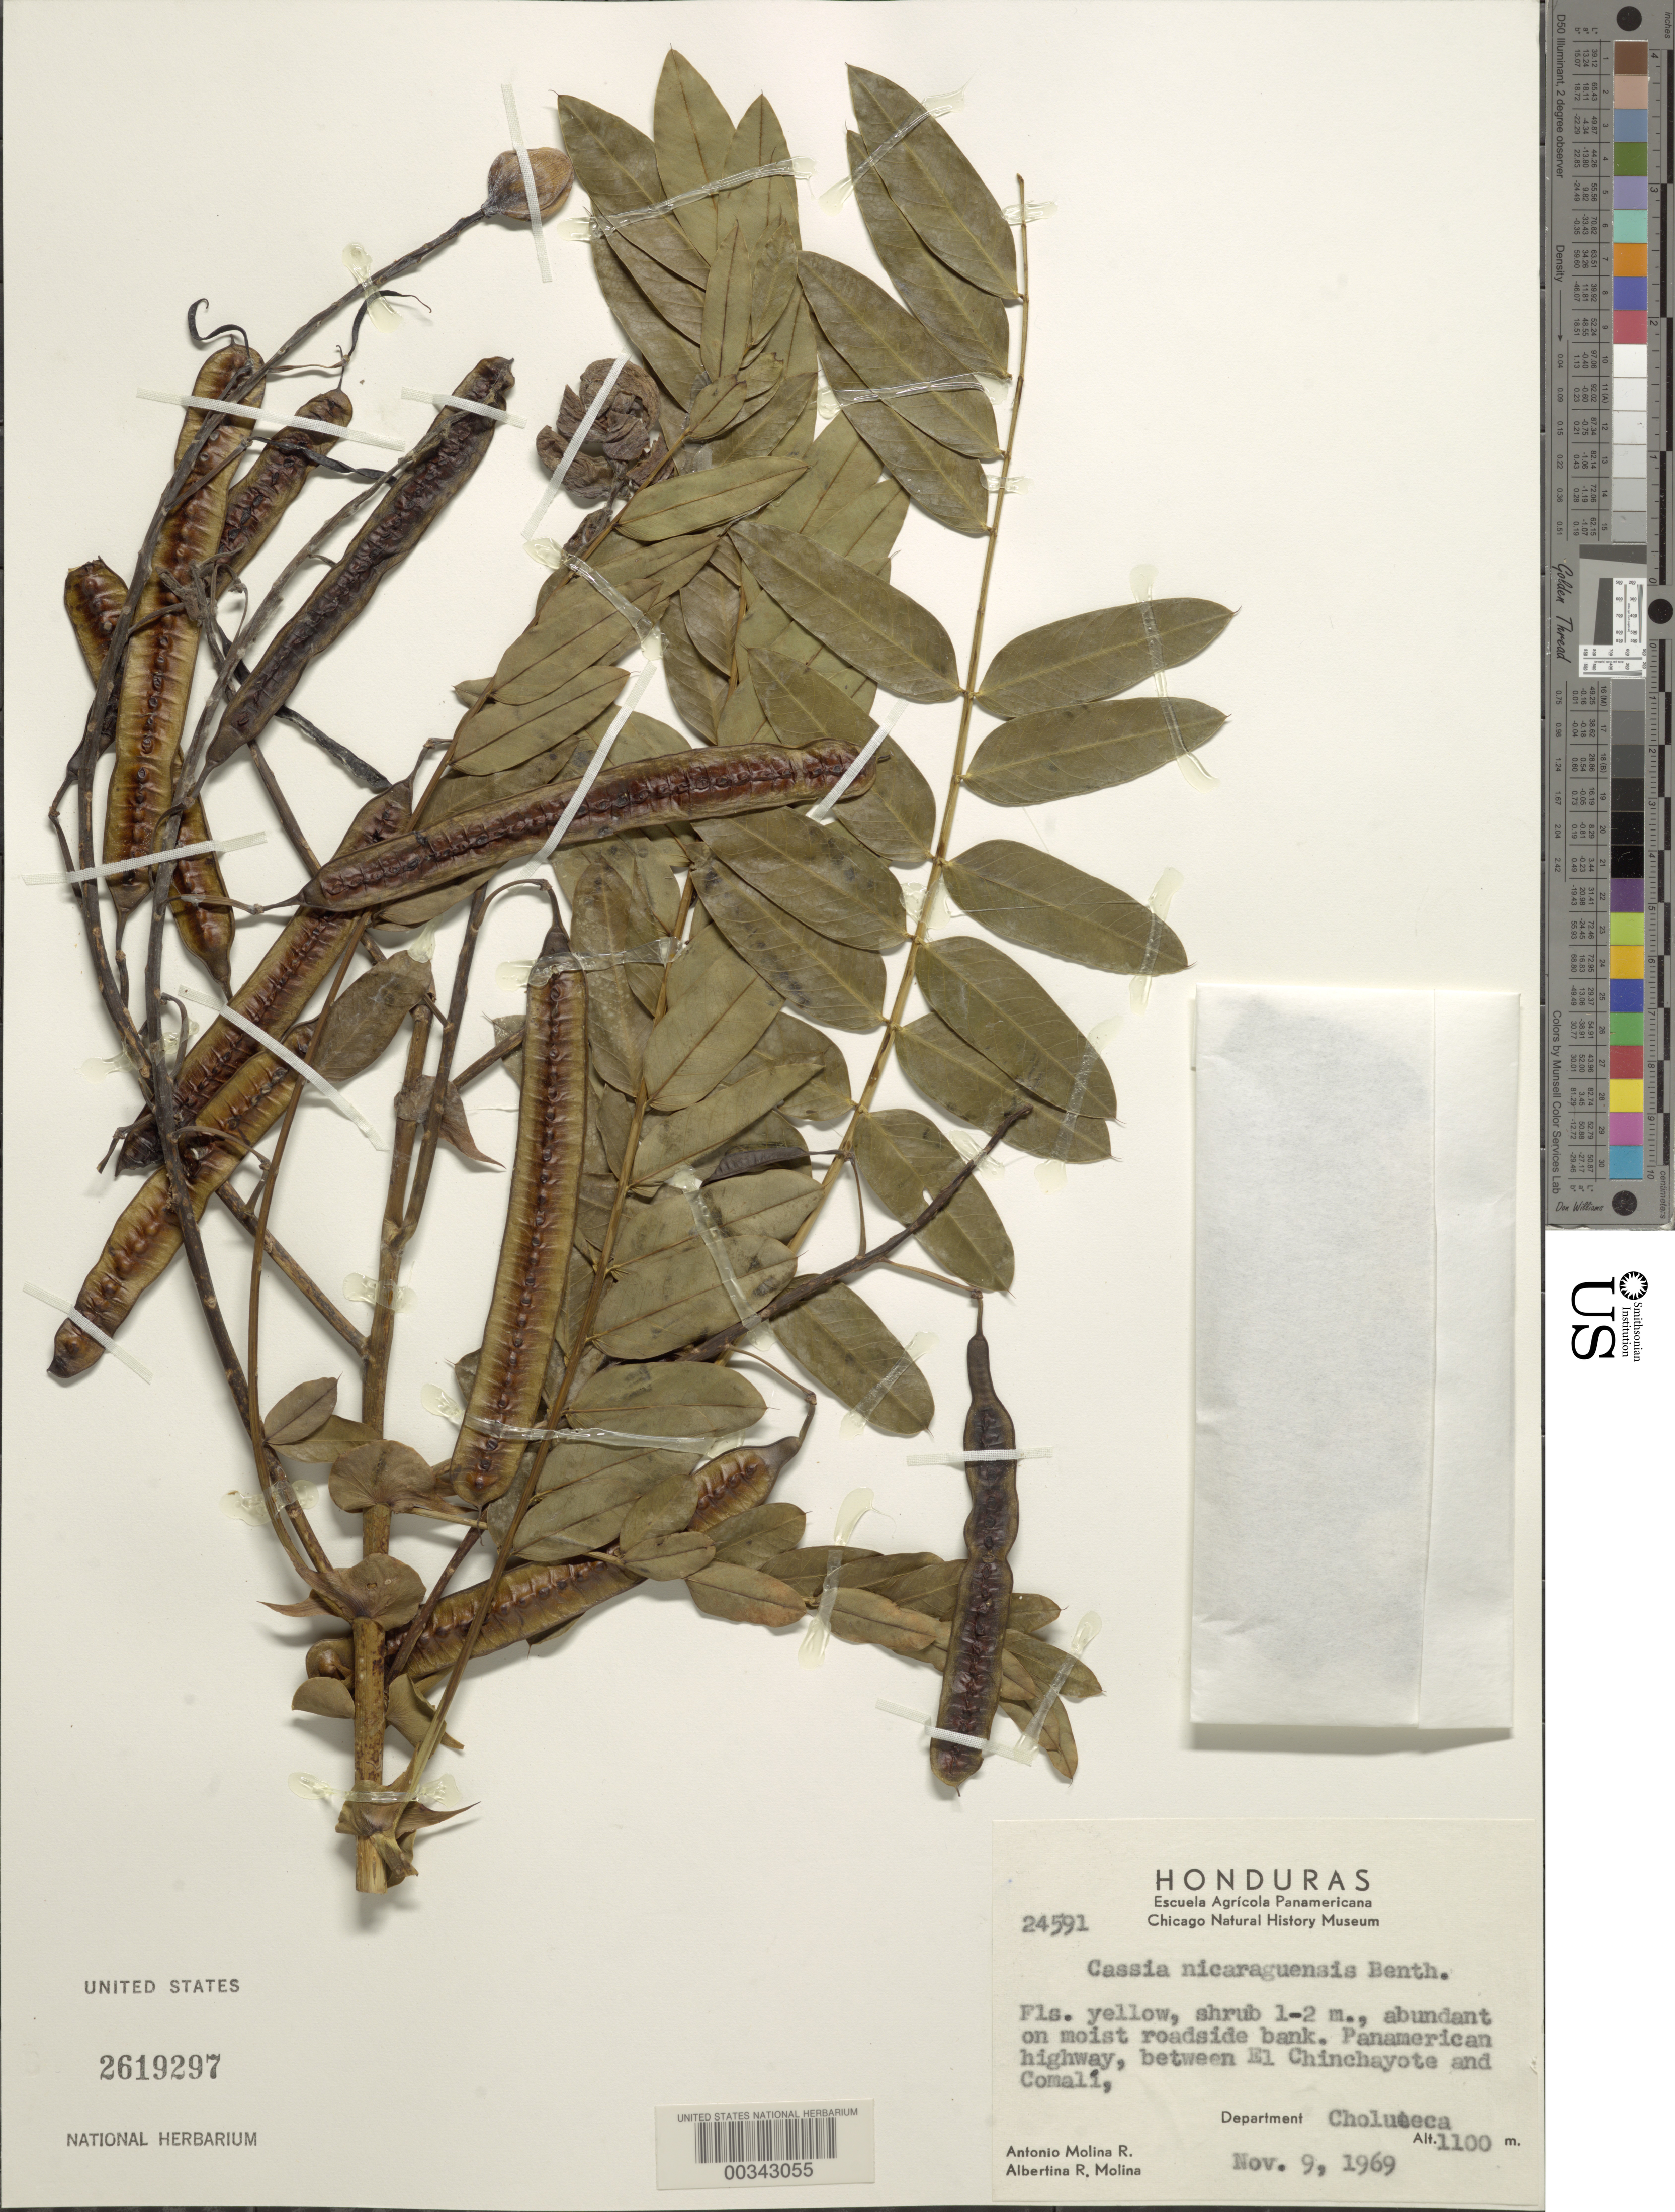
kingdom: Plantae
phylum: Tracheophyta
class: Magnoliopsida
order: Fabales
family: Fabaceae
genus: Senna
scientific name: Senna nicaraguensis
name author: (Benth.) H.S. Irwin & Barneby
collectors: A. Molina R. & A. R. Molina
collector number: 24591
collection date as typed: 09 Nov 1969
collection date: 1969-11-09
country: Honduras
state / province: Choluteca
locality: Panamerican highway between El Chinchayote and Comali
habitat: On moist roadside bank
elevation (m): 1100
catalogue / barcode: US 2619297